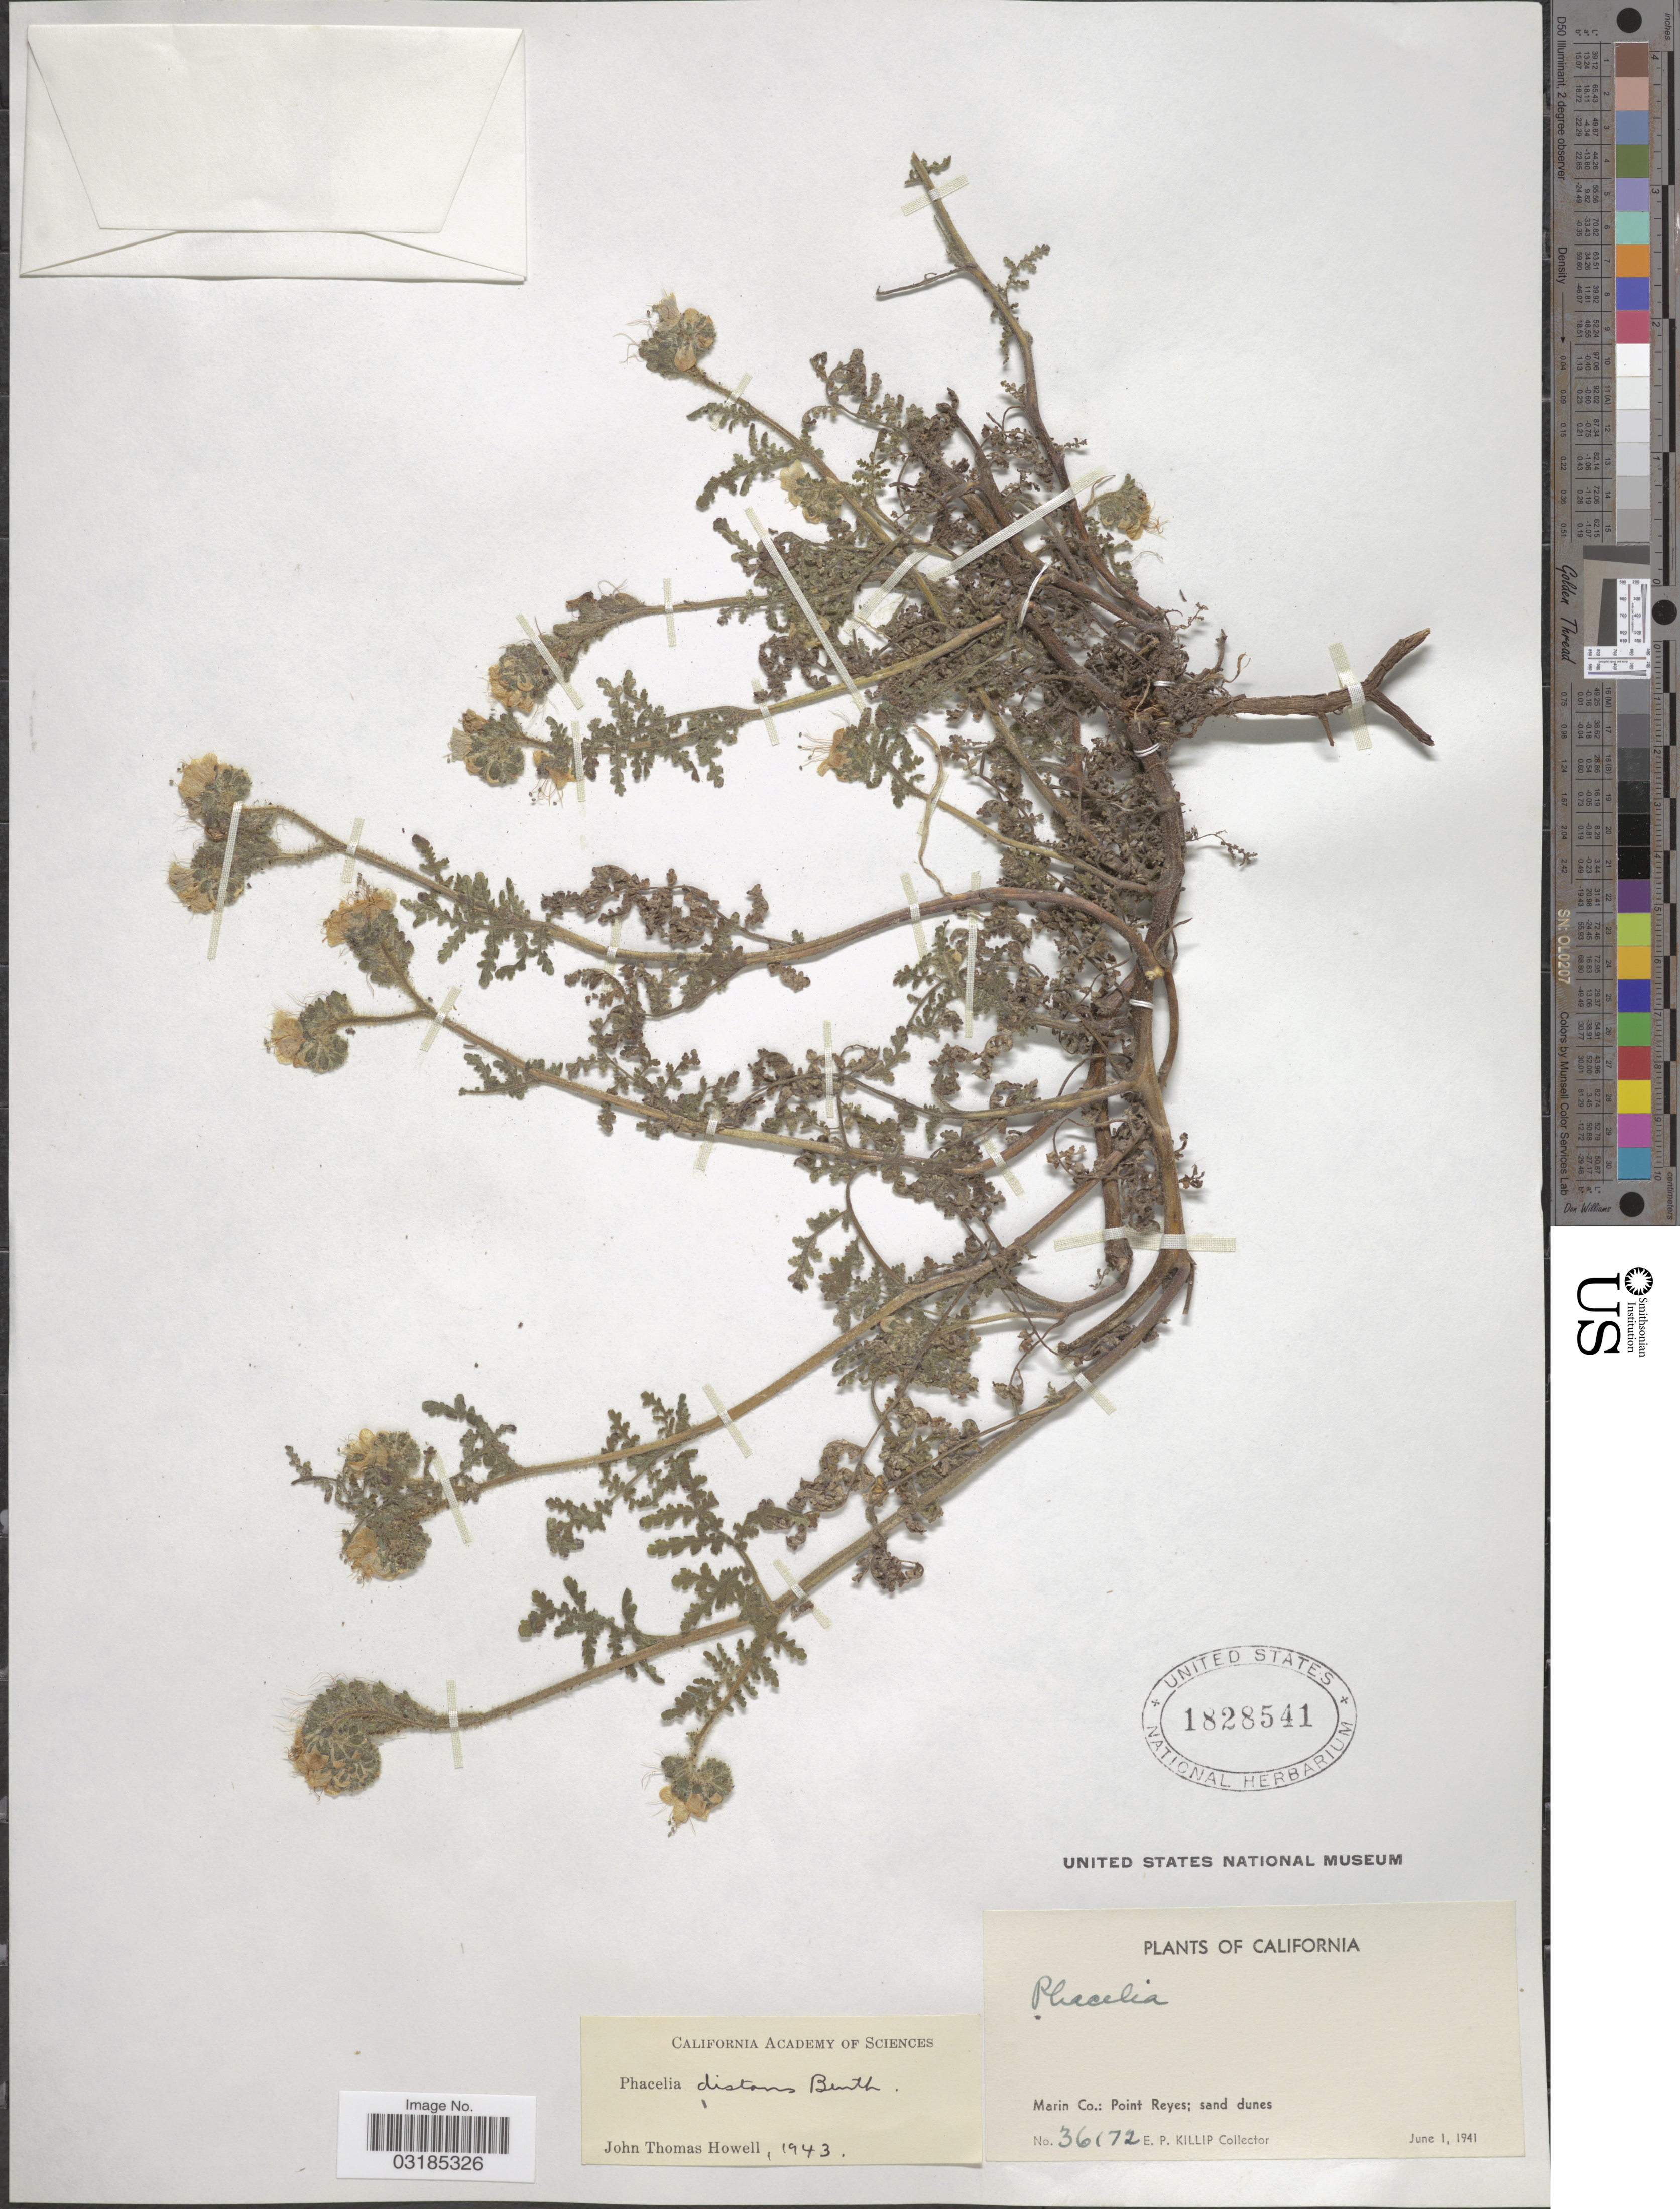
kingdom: Plantae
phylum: Tracheophyta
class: Magnoliopsida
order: Boraginales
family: Hydrophyllaceae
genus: Phacelia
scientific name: Phacelia distans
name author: Benth.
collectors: E. P. Killip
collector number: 36172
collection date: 1941-06-01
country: United States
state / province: California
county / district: Marin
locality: Marin Co.: Point Reyes.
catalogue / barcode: US 1828541